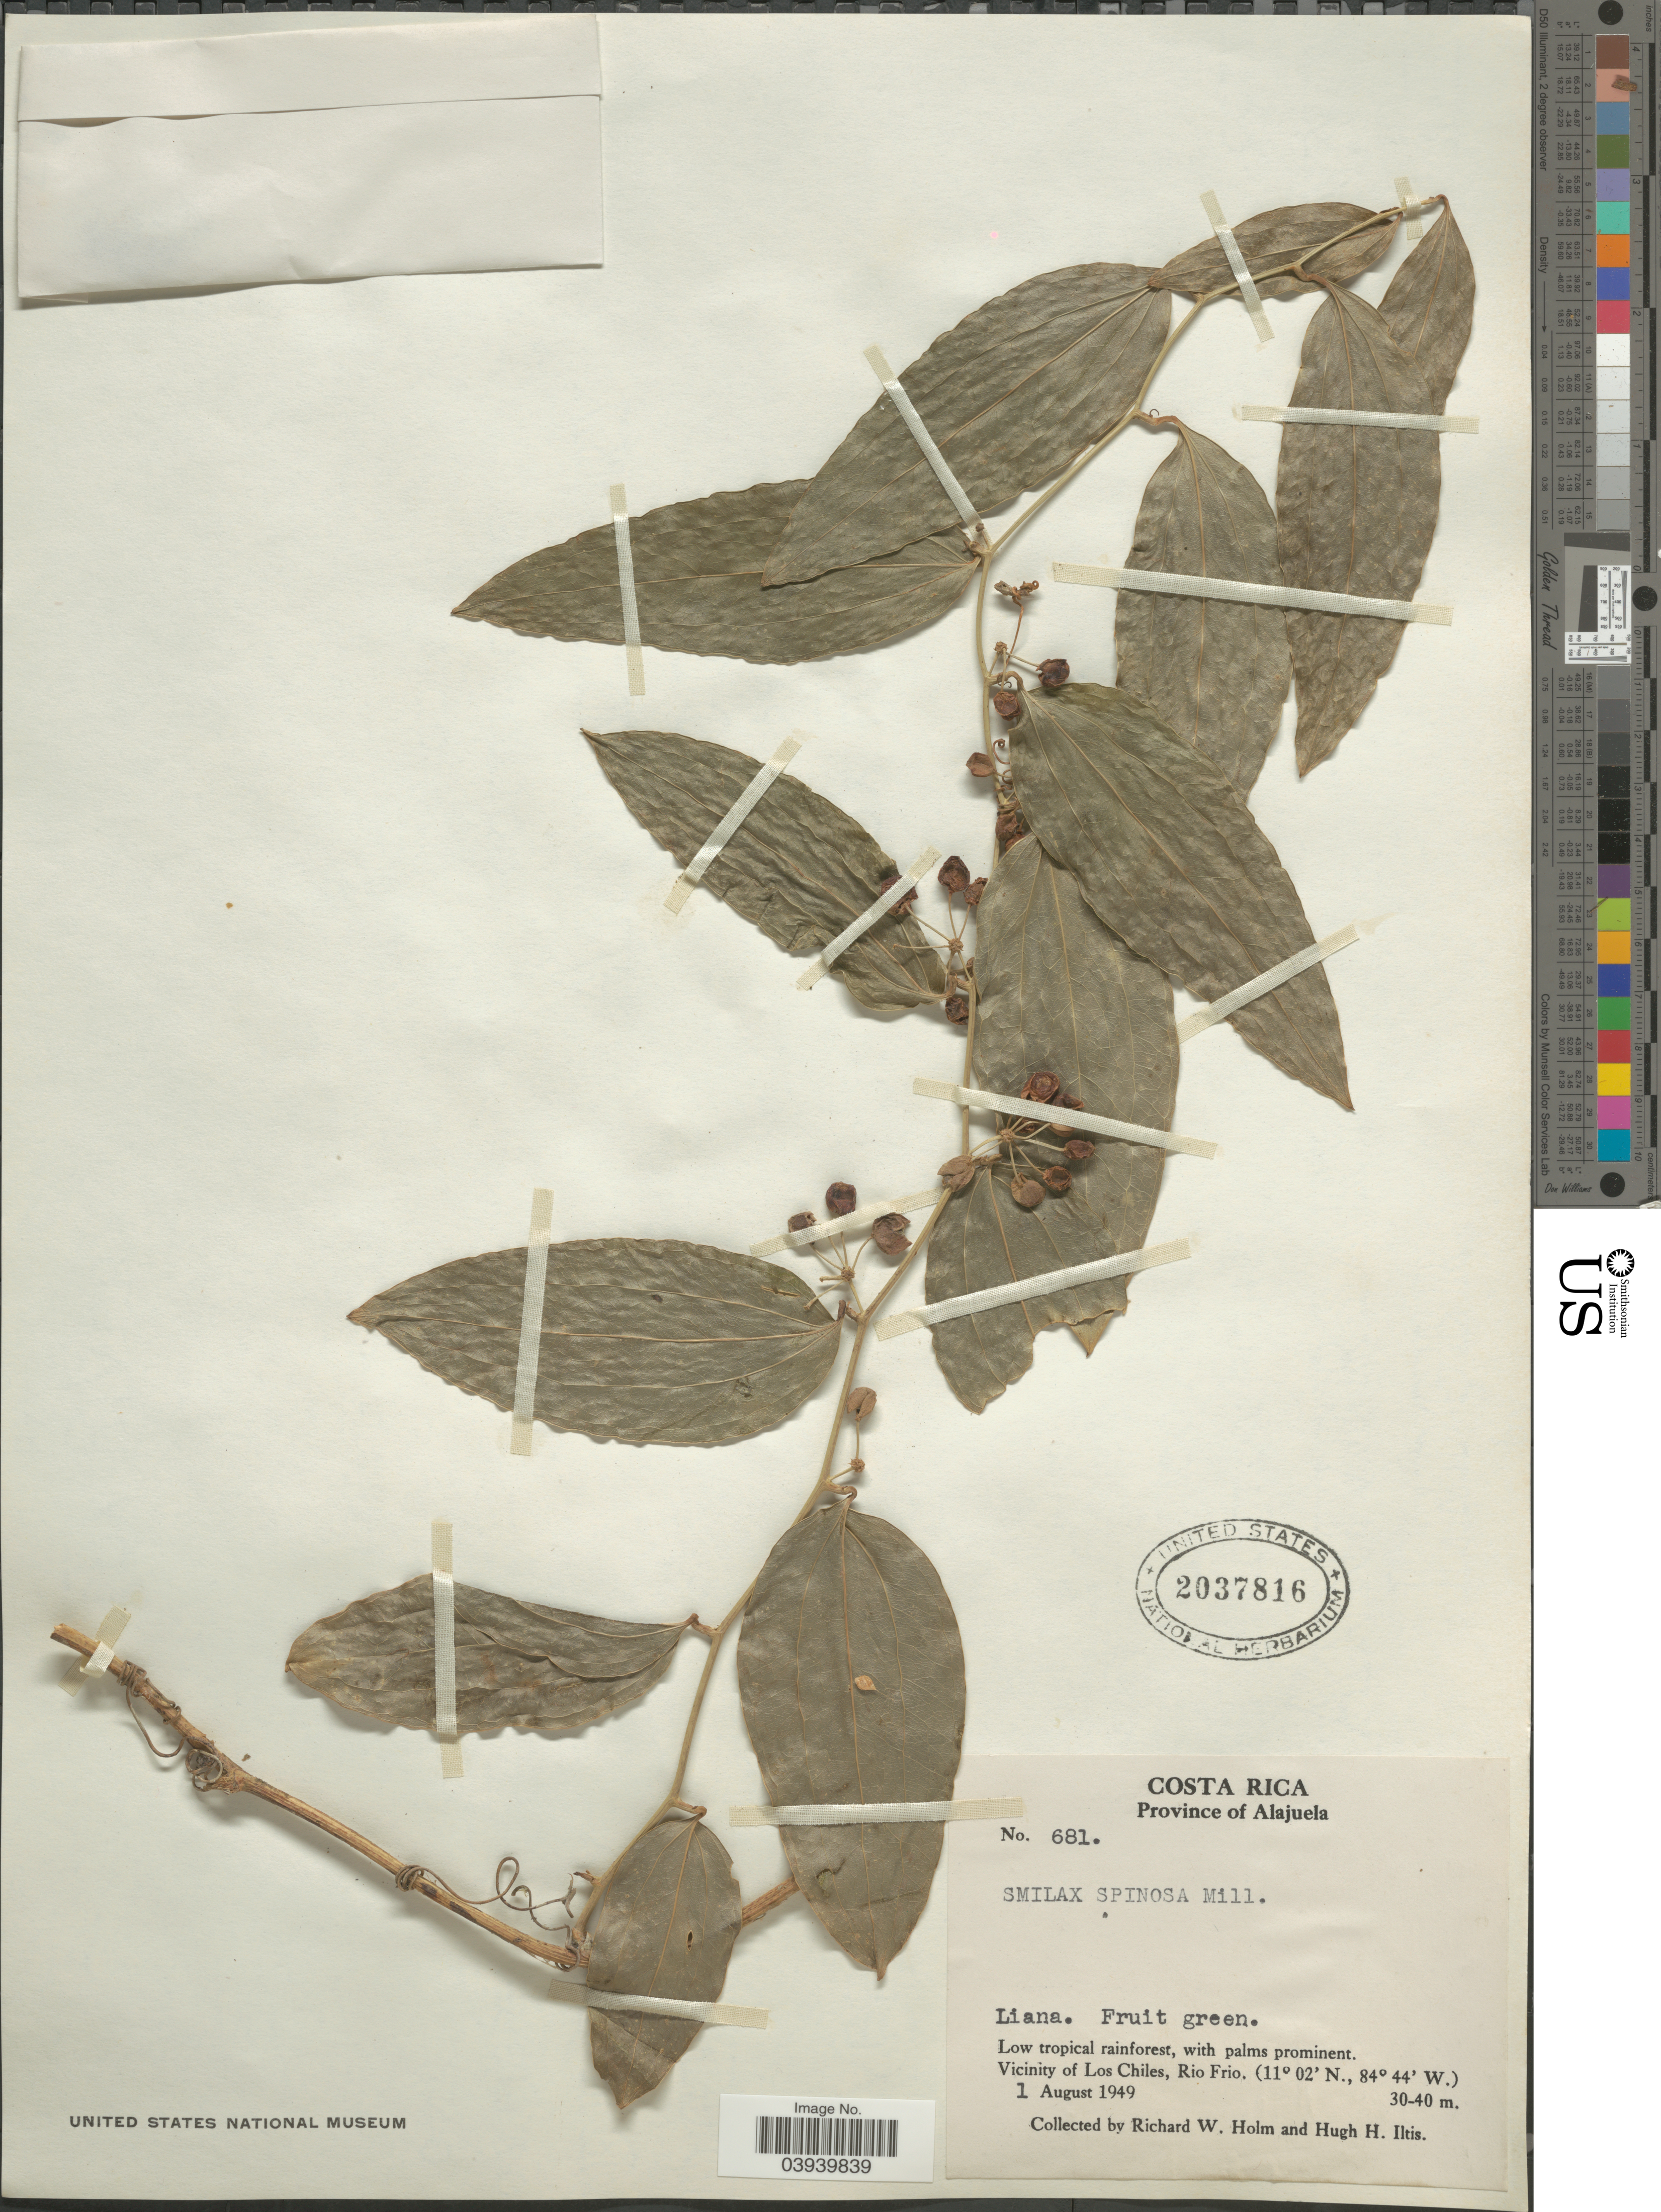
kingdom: Plantae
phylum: Tracheophyta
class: Liliopsida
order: Liliales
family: Smilacaceae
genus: Smilax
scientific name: Smilax spinosa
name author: Mill.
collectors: H. Iltis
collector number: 681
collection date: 1949-08-01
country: Costa Rica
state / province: Alajuela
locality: Vicinity of Los Chiles, Rio Frio.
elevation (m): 30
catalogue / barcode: US 2037816